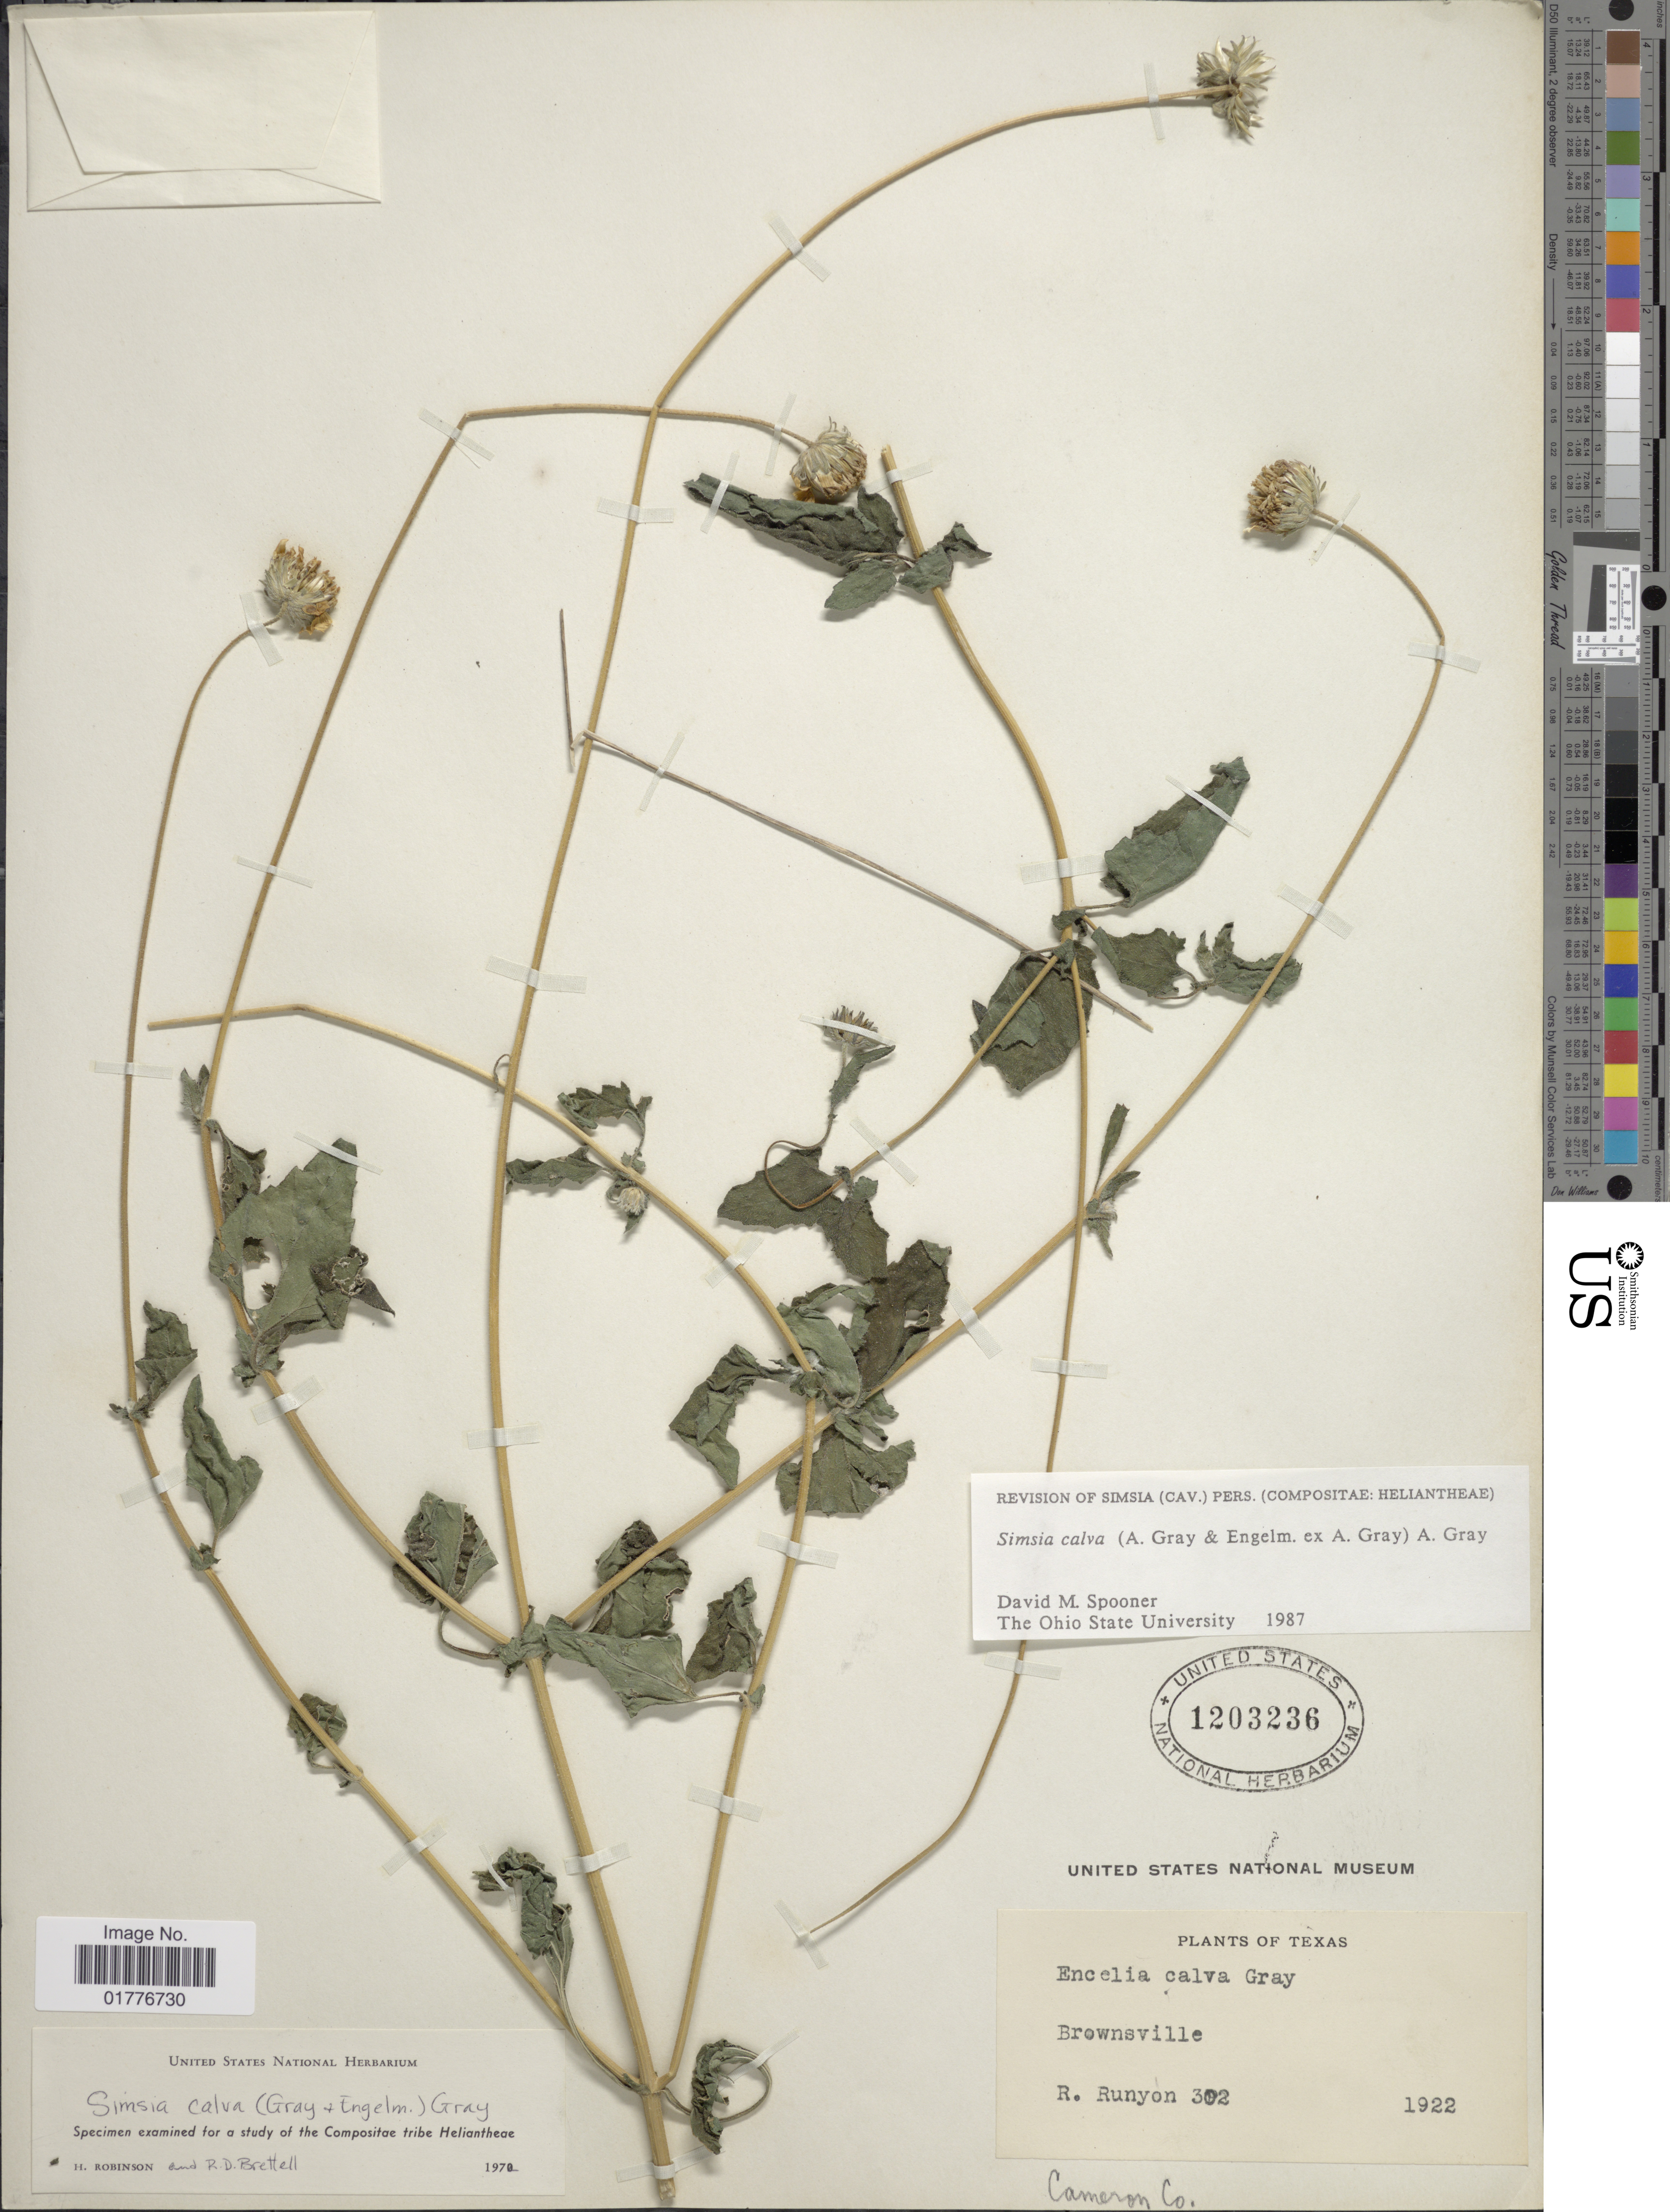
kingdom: Plantae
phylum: Tracheophyta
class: Magnoliopsida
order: Asterales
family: Asteraceae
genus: Simsia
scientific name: Simsia calva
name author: A. Gray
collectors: R. Runyon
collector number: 302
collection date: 1922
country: United States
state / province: Texas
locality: Brownsville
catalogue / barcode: US 1203236